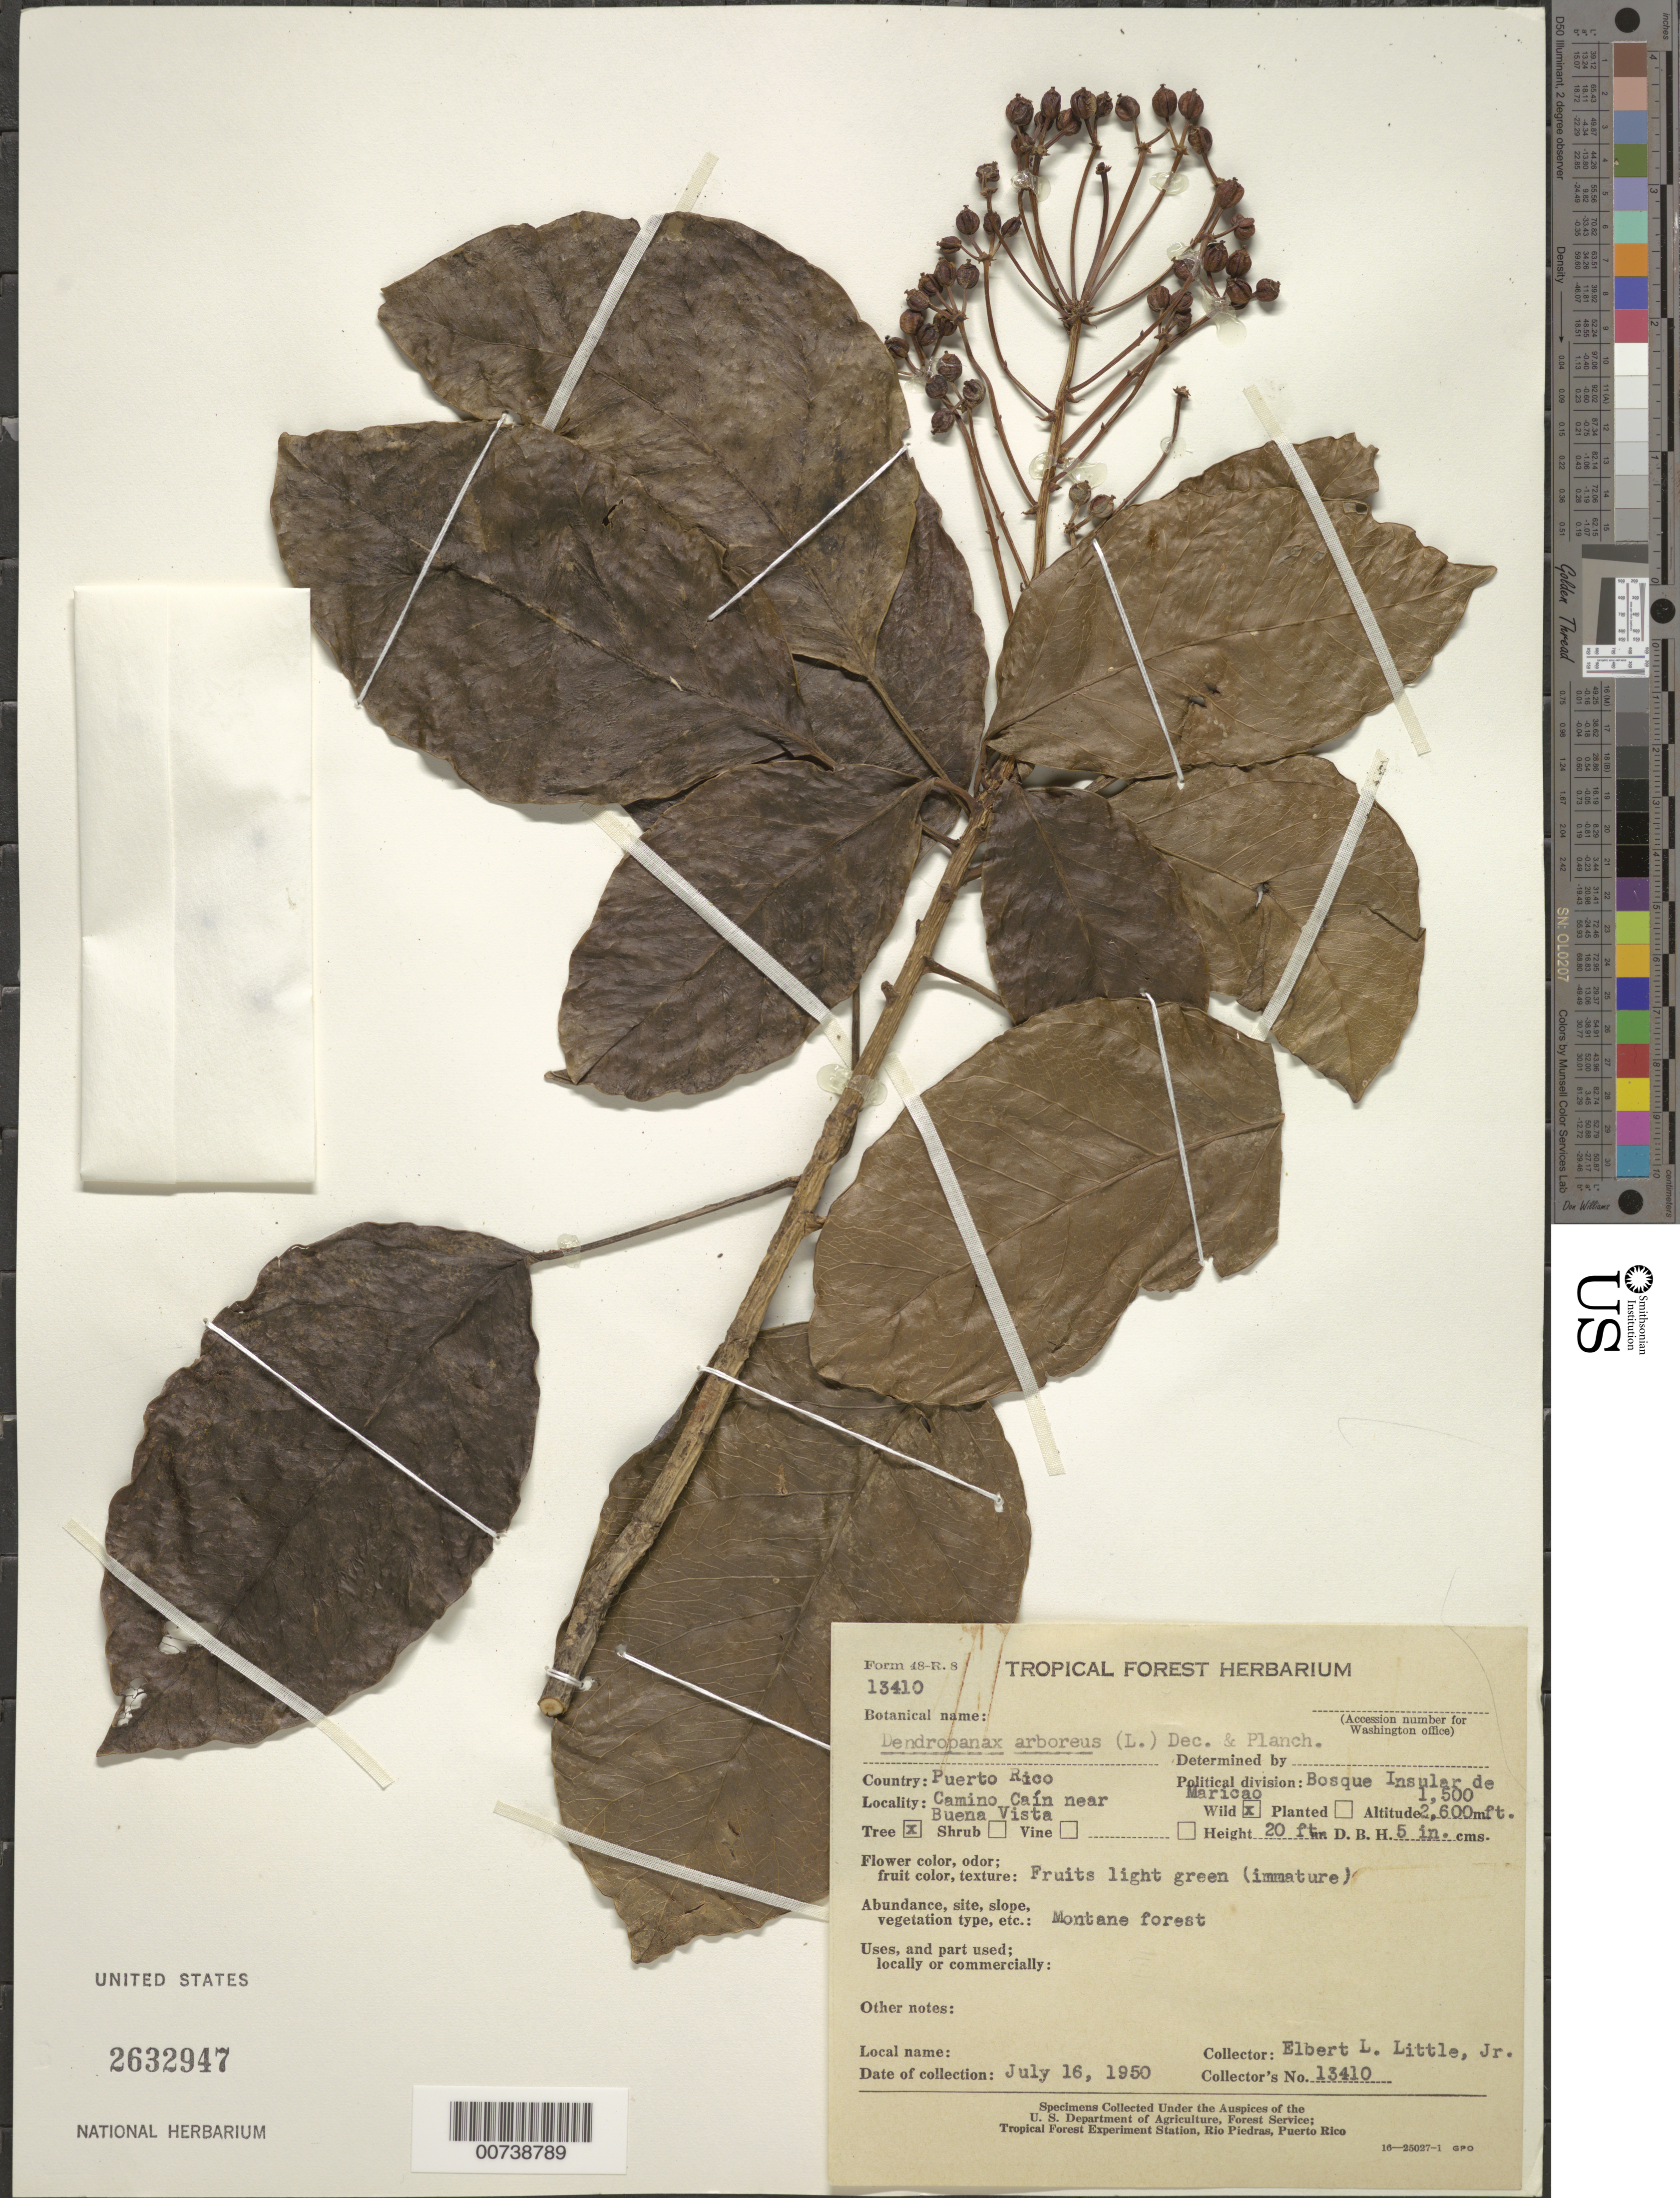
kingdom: Plantae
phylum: Tracheophyta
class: Magnoliopsida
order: Apiales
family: Araliaceae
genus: Dendropanax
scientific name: Dendropanax arboreus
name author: (L.) Decne. & Planch.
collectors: E. L. Little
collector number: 13410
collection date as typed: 16 Jul 1950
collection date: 1950-07-16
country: Puerto Rico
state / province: Maricao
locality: Bosque Insular de Maricao, Camino Caín near Buena Vista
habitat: Montane forest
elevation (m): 792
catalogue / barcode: US 2632947